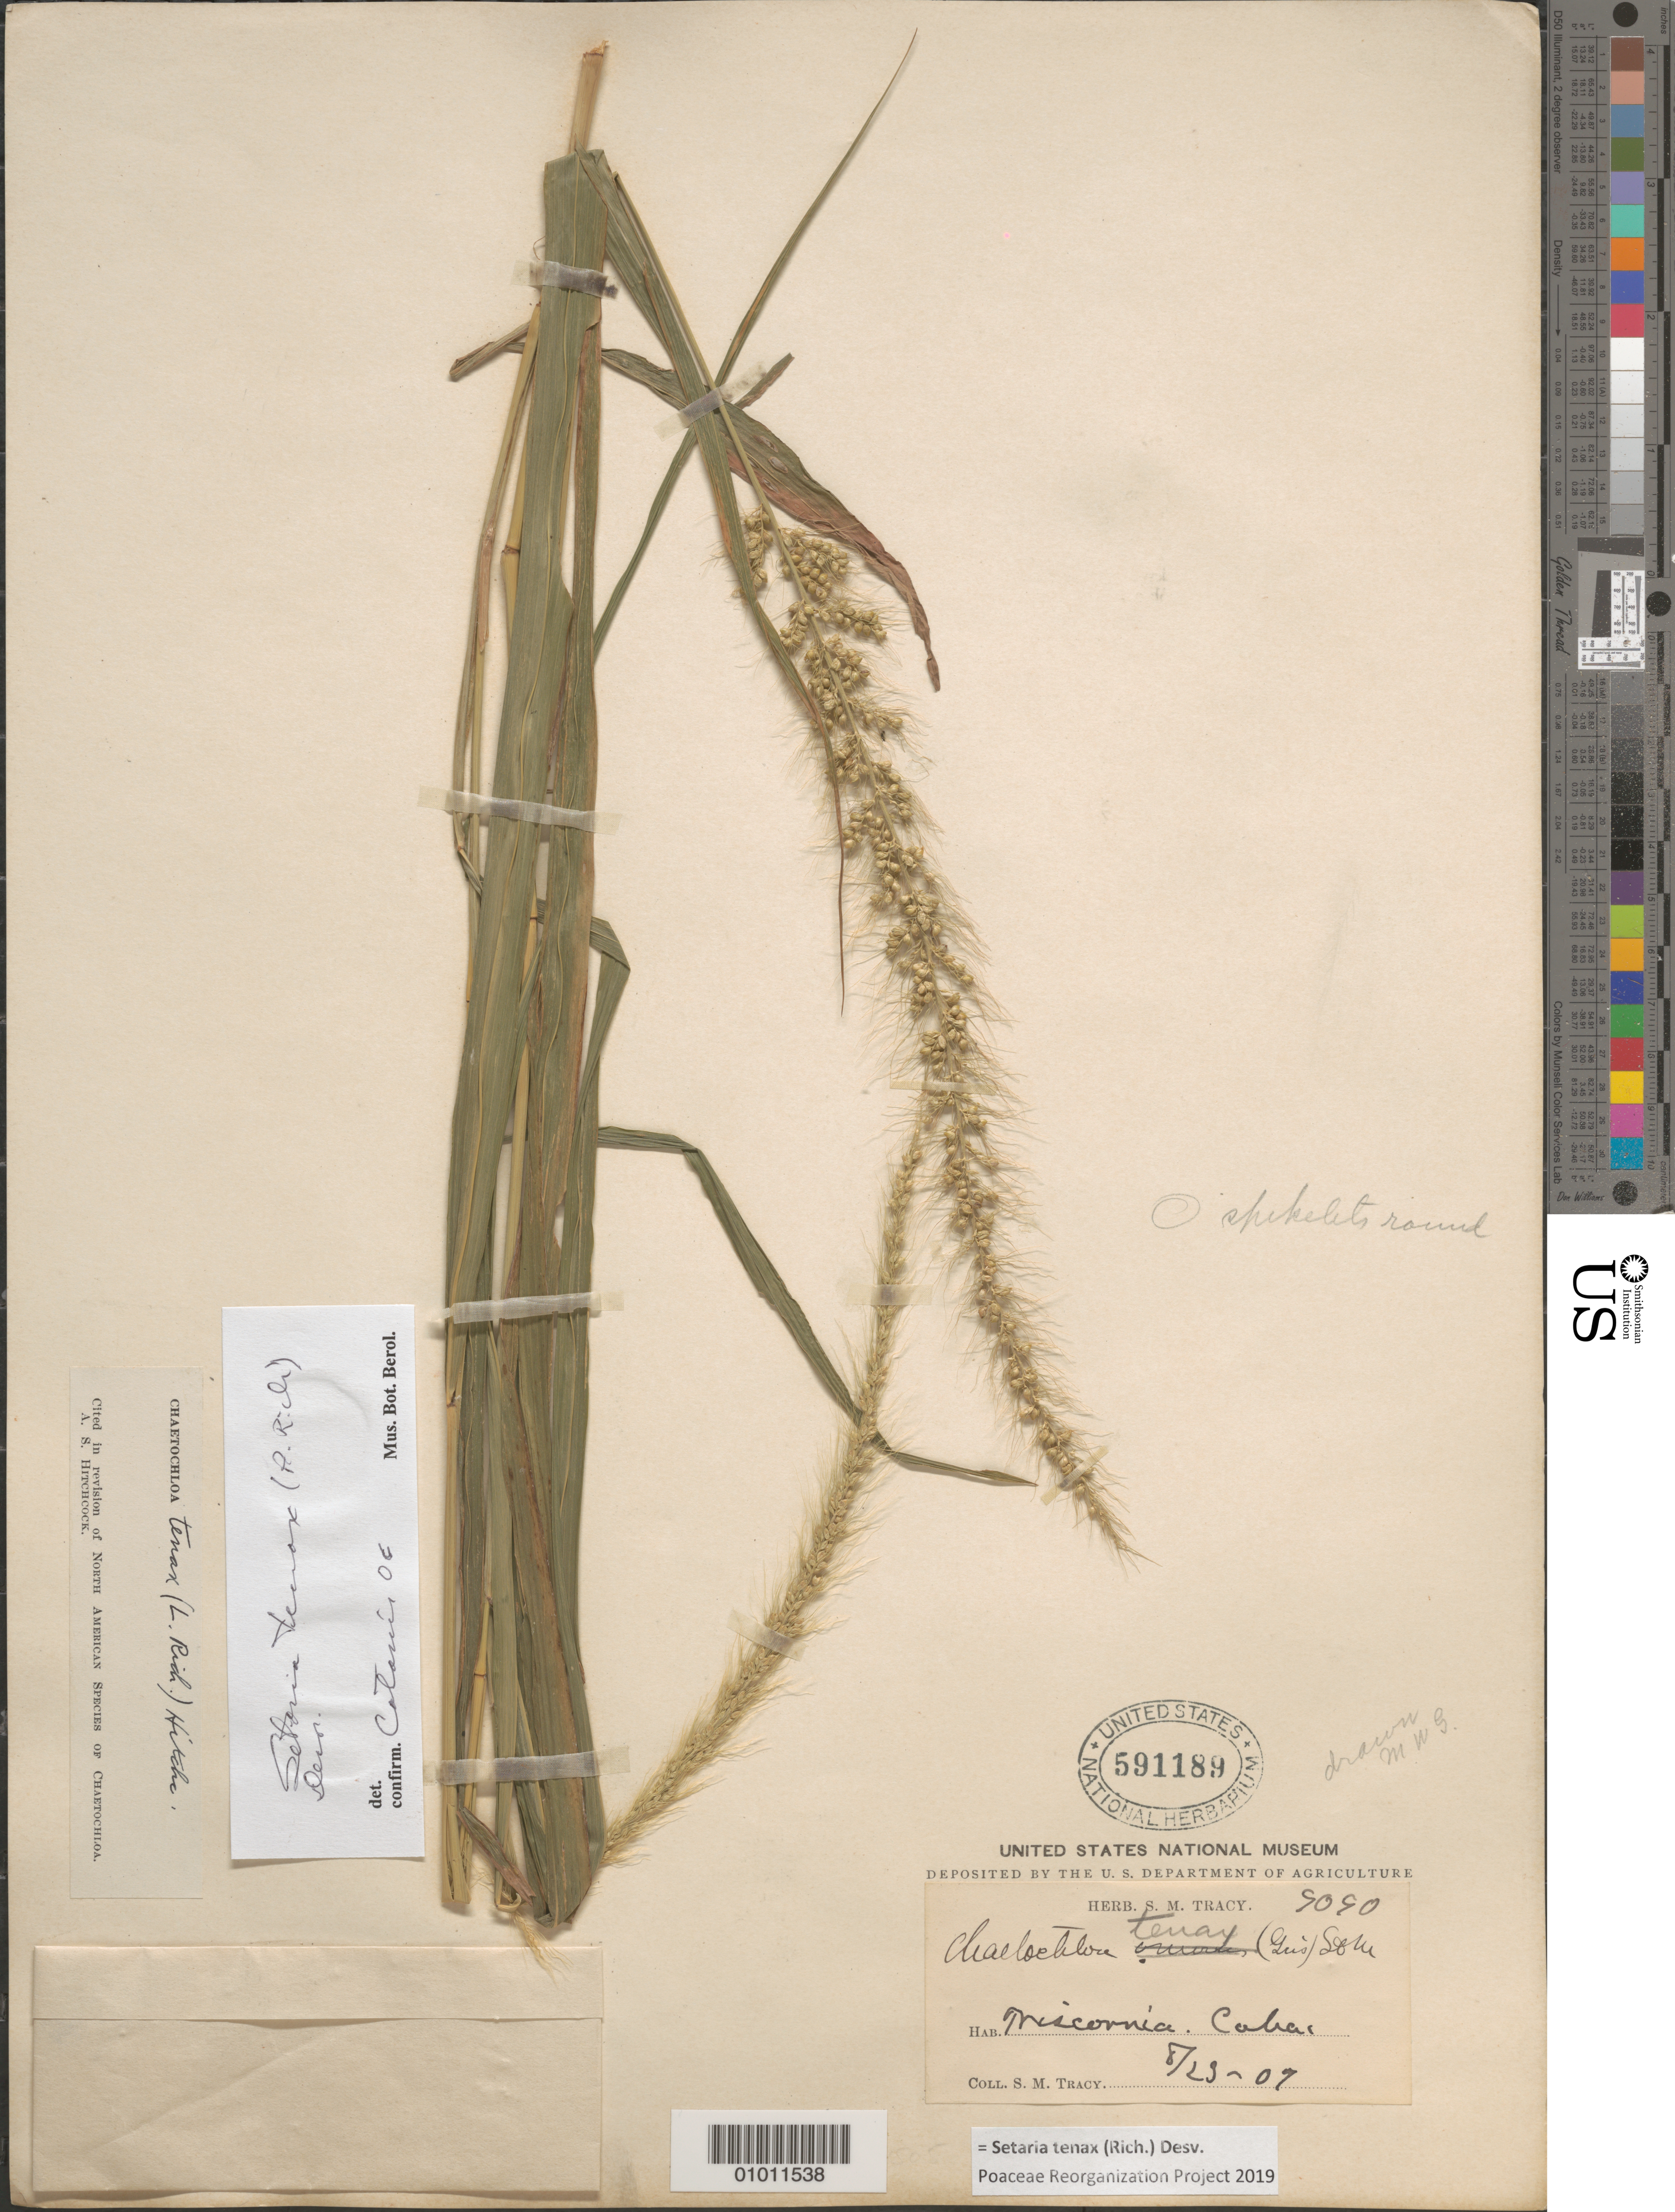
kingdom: Plantae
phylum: Tracheophyta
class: Liliopsida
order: Poales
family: Poaceae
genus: Setaria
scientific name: Setaria texana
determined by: Poaceae Reorganization Project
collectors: S. M. Tracy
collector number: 9090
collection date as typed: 23 Aug 1907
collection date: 1907-08-23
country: Cuba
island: Cuba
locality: Miscornia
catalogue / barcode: US 591189